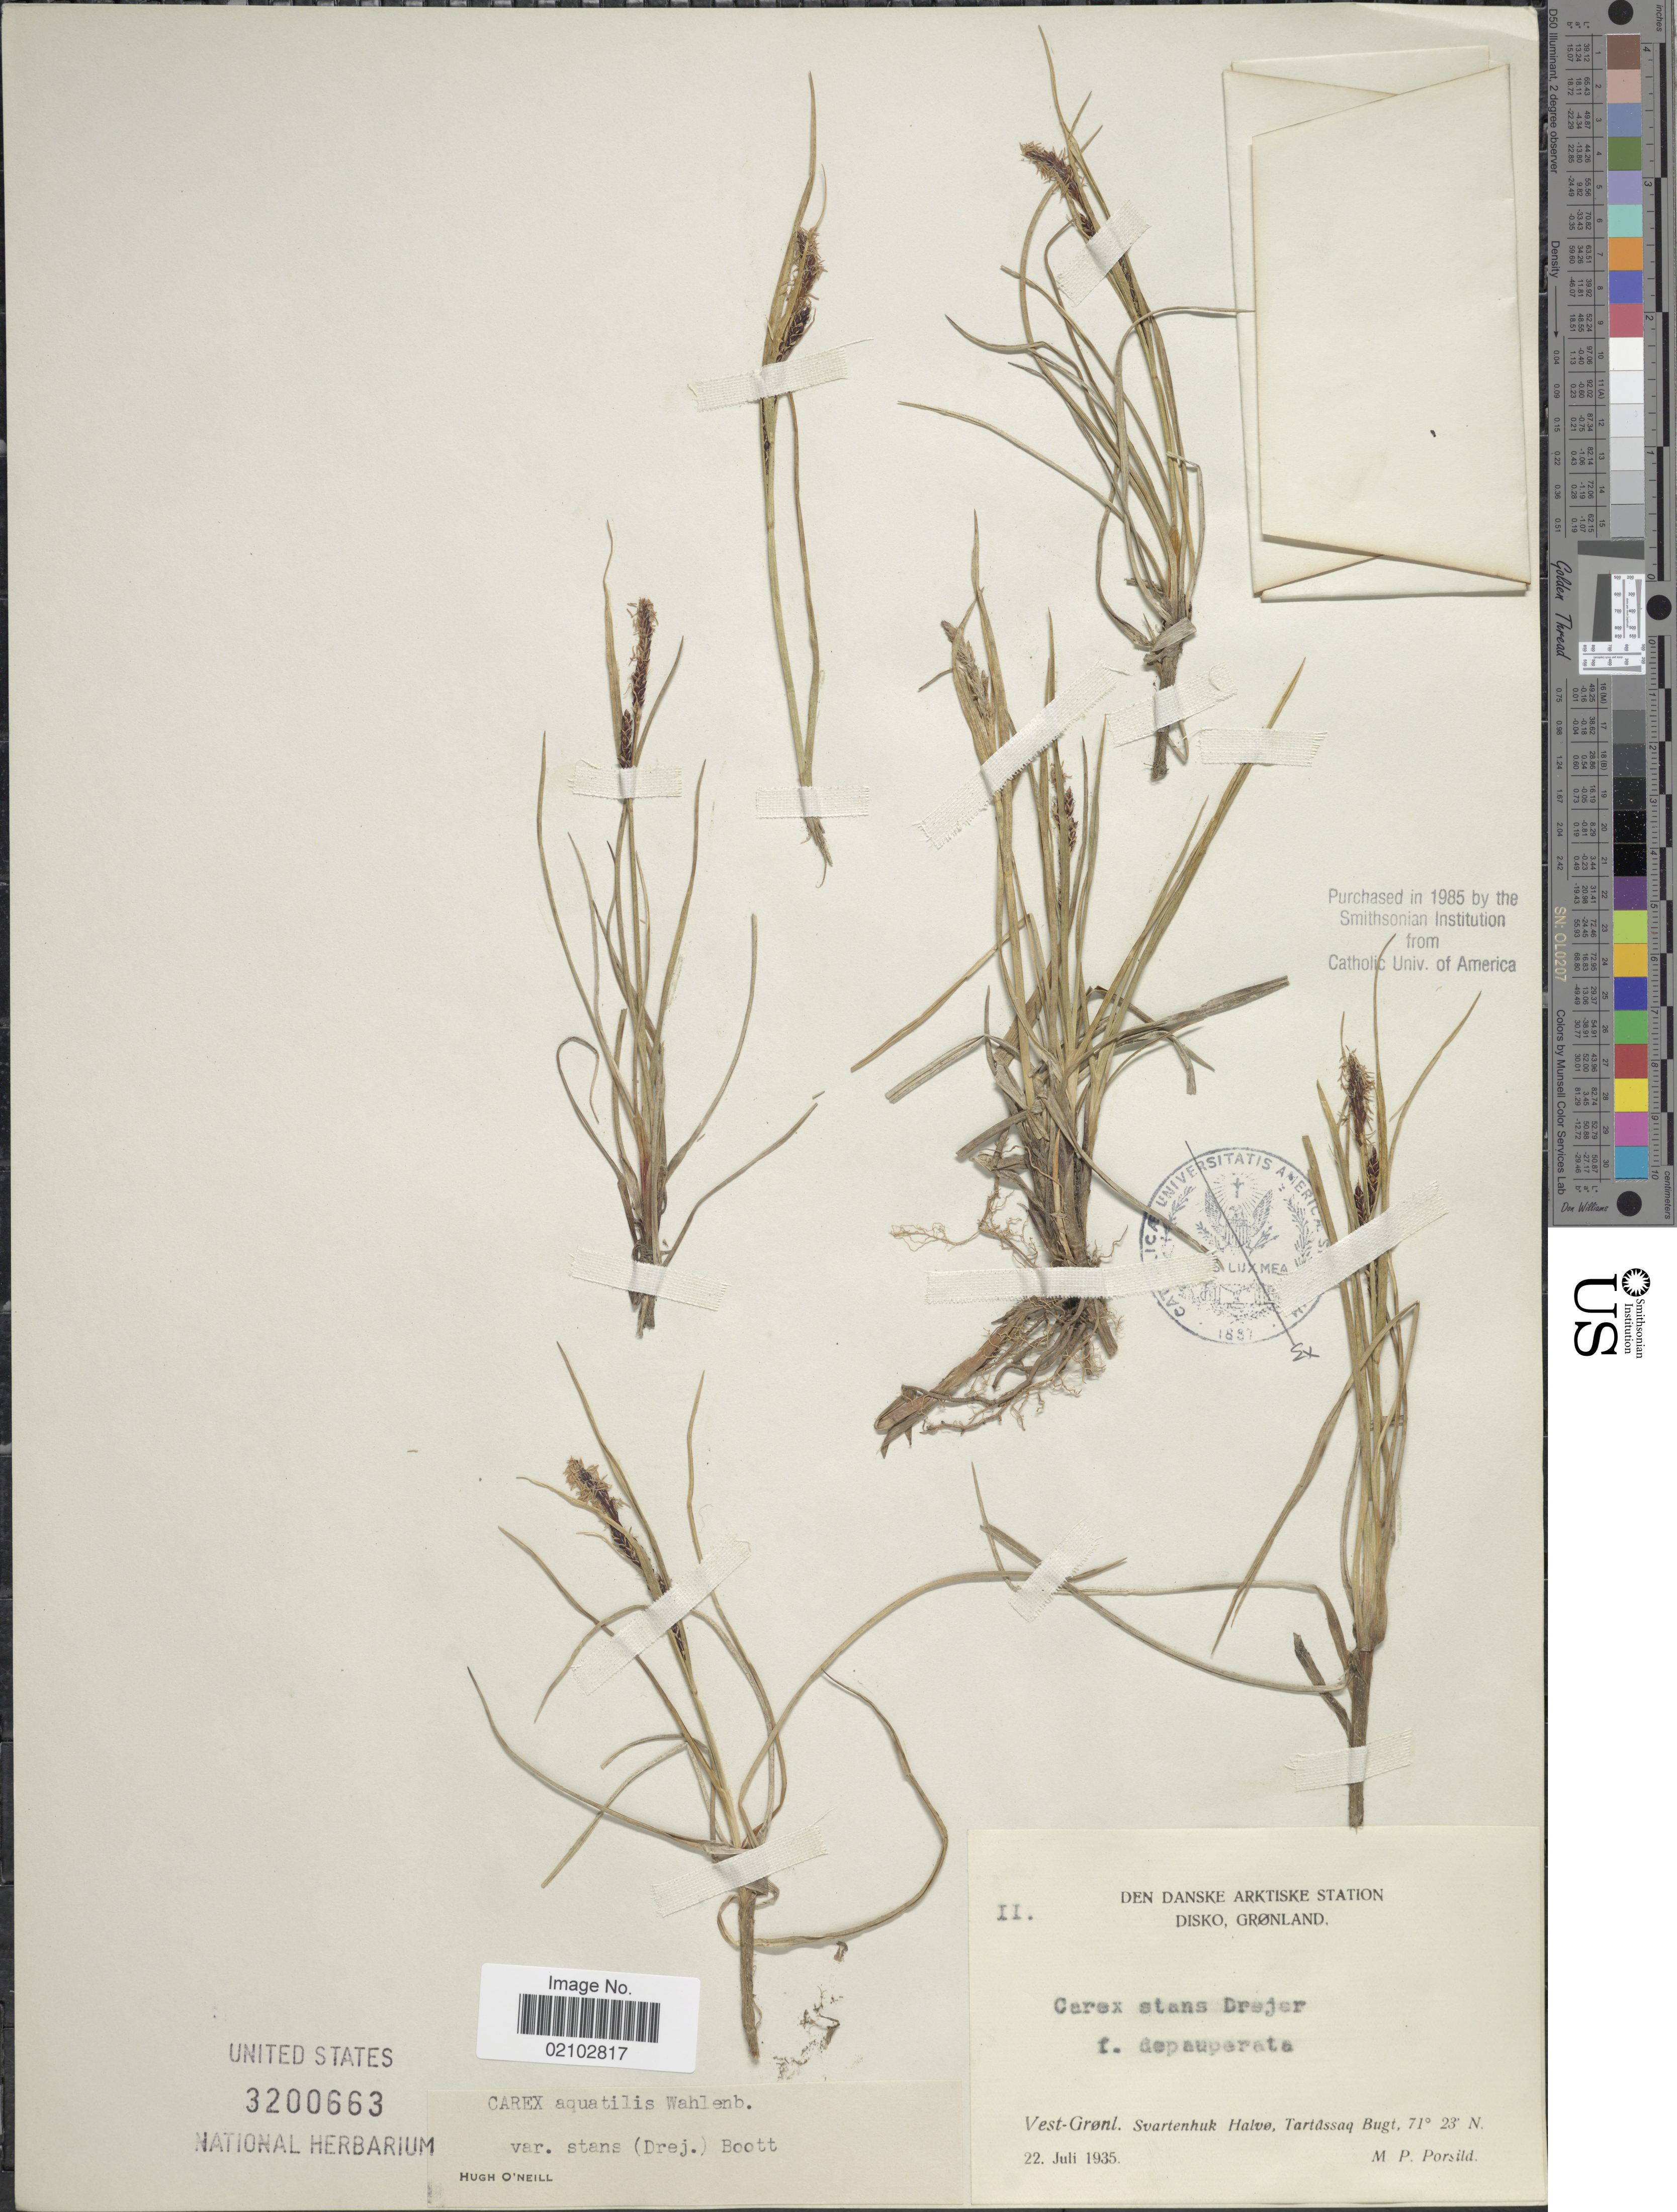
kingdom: Plantae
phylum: Tracheophyta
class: Liliopsida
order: Poales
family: Cyperaceae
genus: Carex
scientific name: Carex aquatilis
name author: Wahlenb.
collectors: M. P. Porsild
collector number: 11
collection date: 1935-07-22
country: Greenland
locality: Vest-Grønl. Svartenhuk Halvo, Tartassag Bugt.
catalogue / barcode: US 3200663